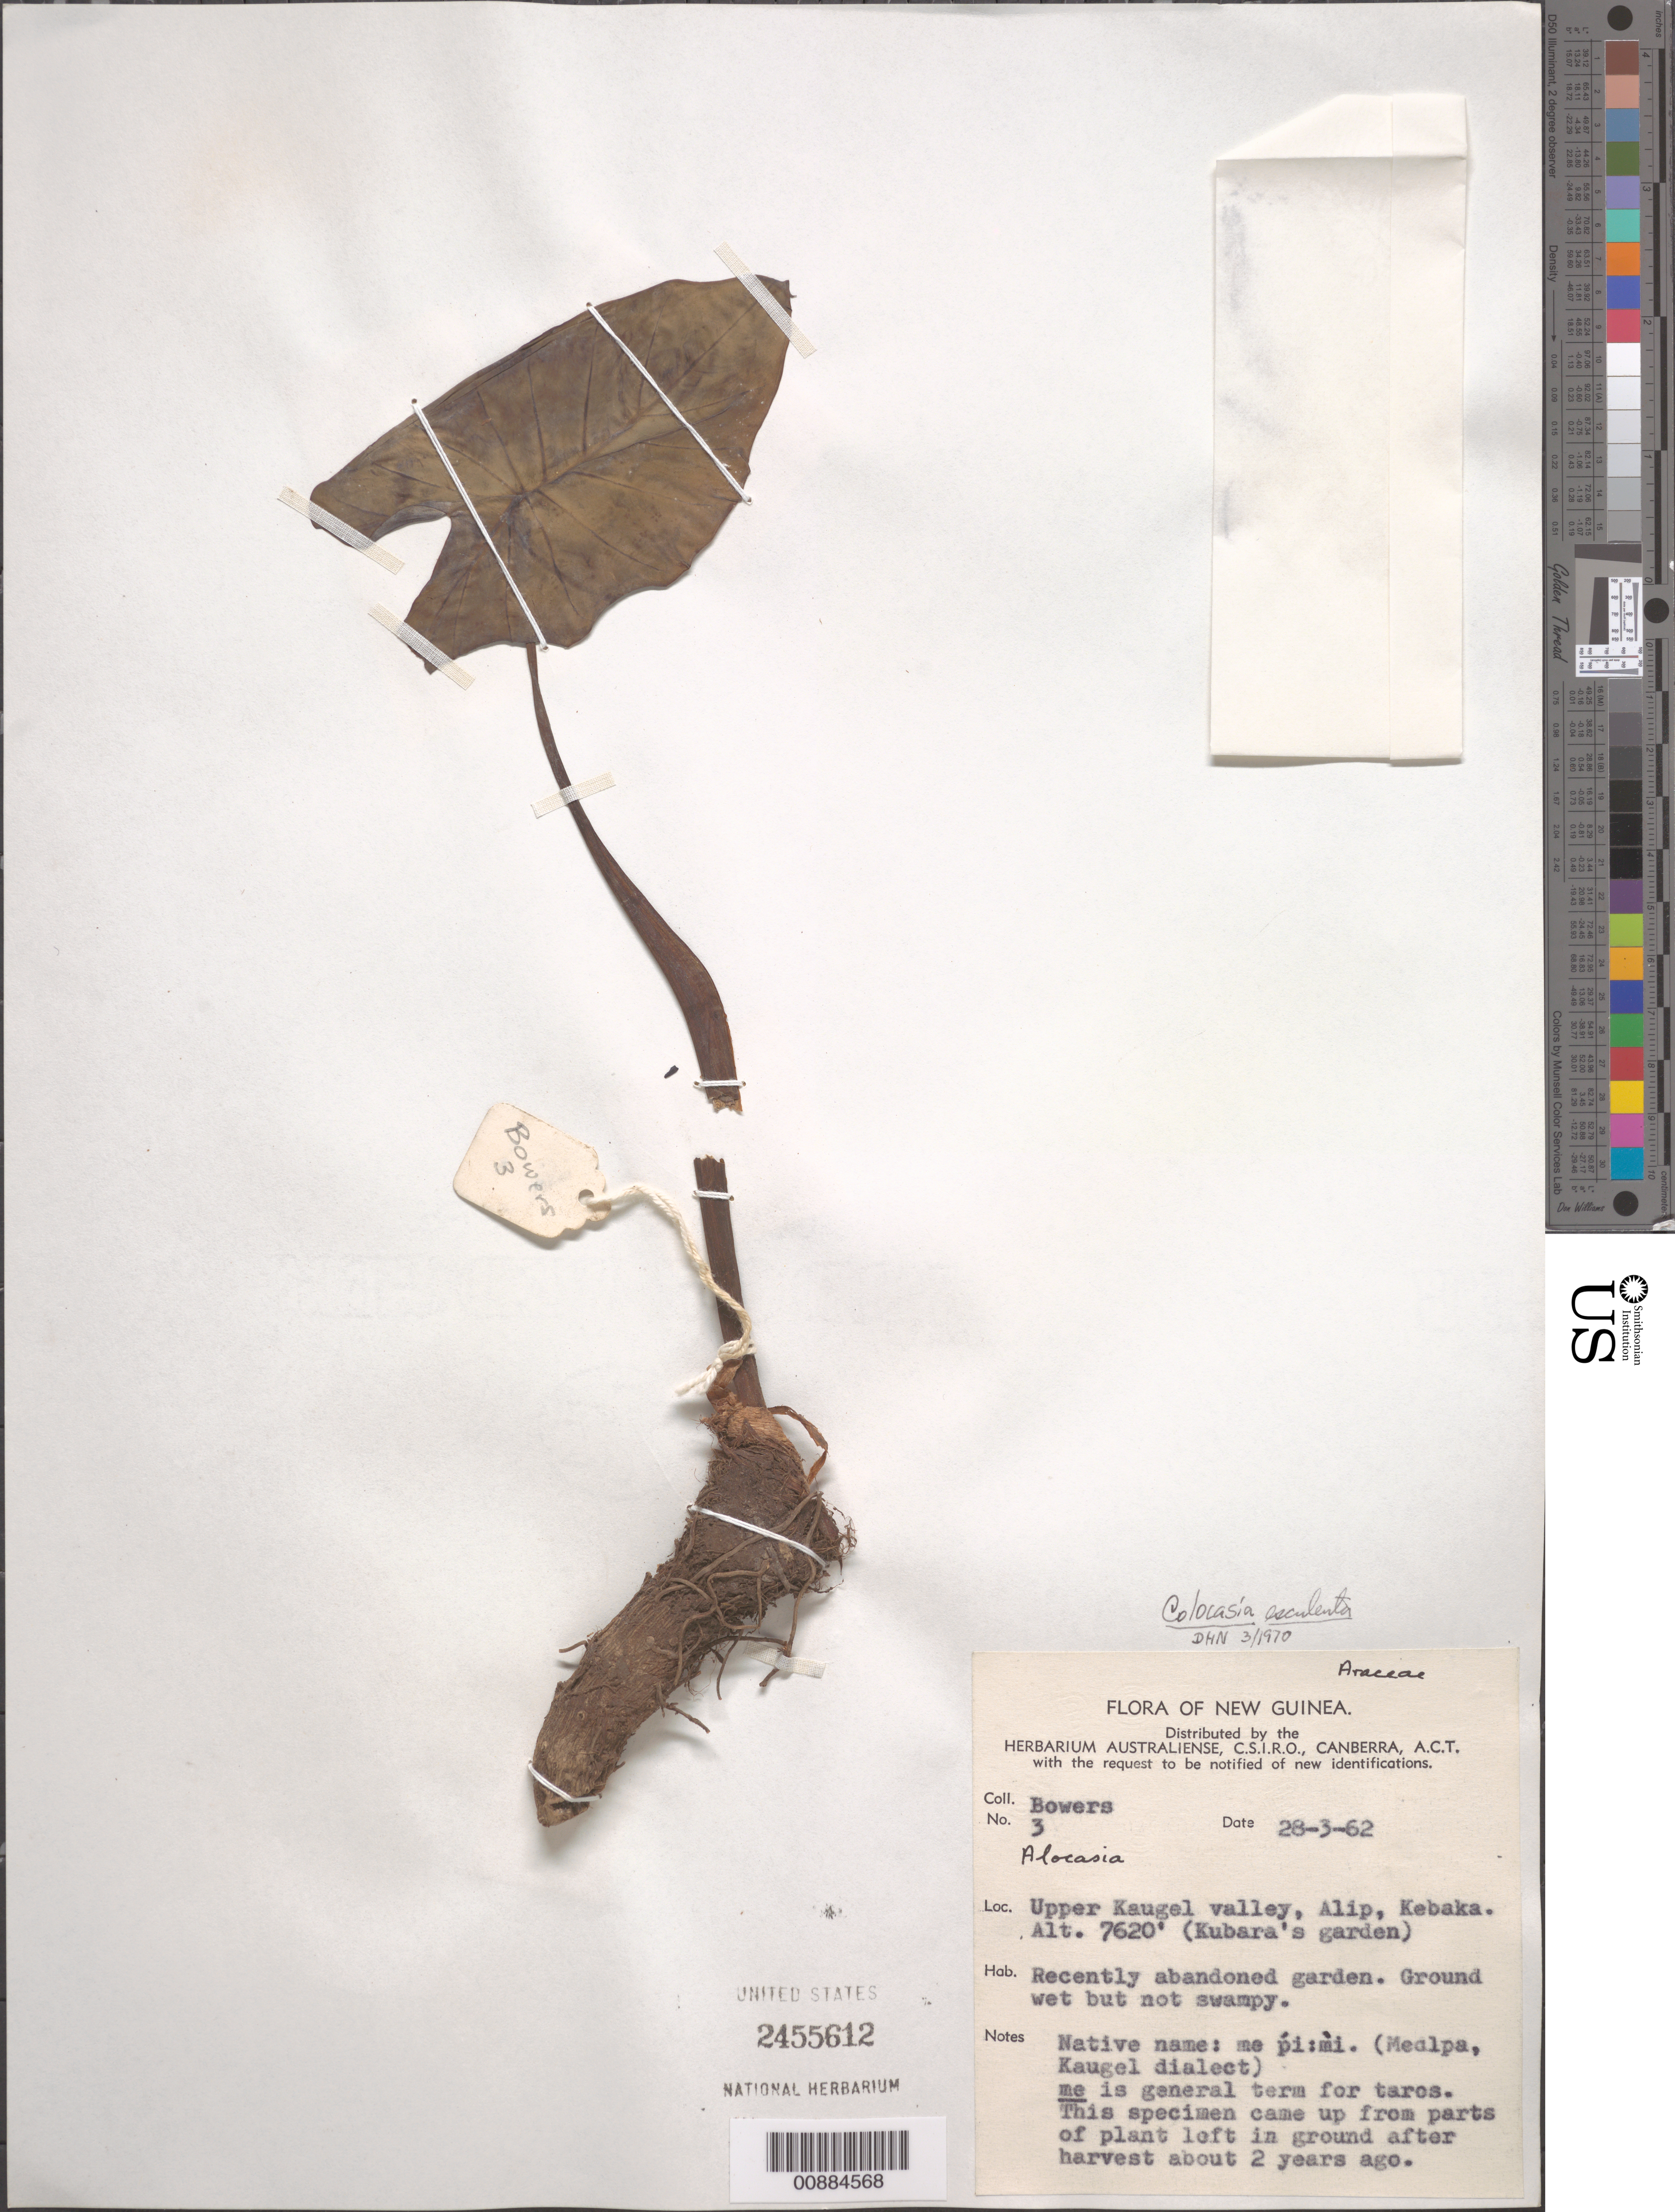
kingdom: Plantae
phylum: Tracheophyta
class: Liliopsida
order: Alismatales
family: Araceae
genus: Colocasia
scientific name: Colocasia esculenta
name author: (L.) Schott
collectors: N. Bowers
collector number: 3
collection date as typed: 28 Mar 1962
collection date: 1962-03-28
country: Papua New Guinea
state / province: Western Highlands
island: New Guinea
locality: Upper Kaugel Valley, Alip, Kebaka. (Kubara's garden).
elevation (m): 2323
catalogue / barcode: US 2455612